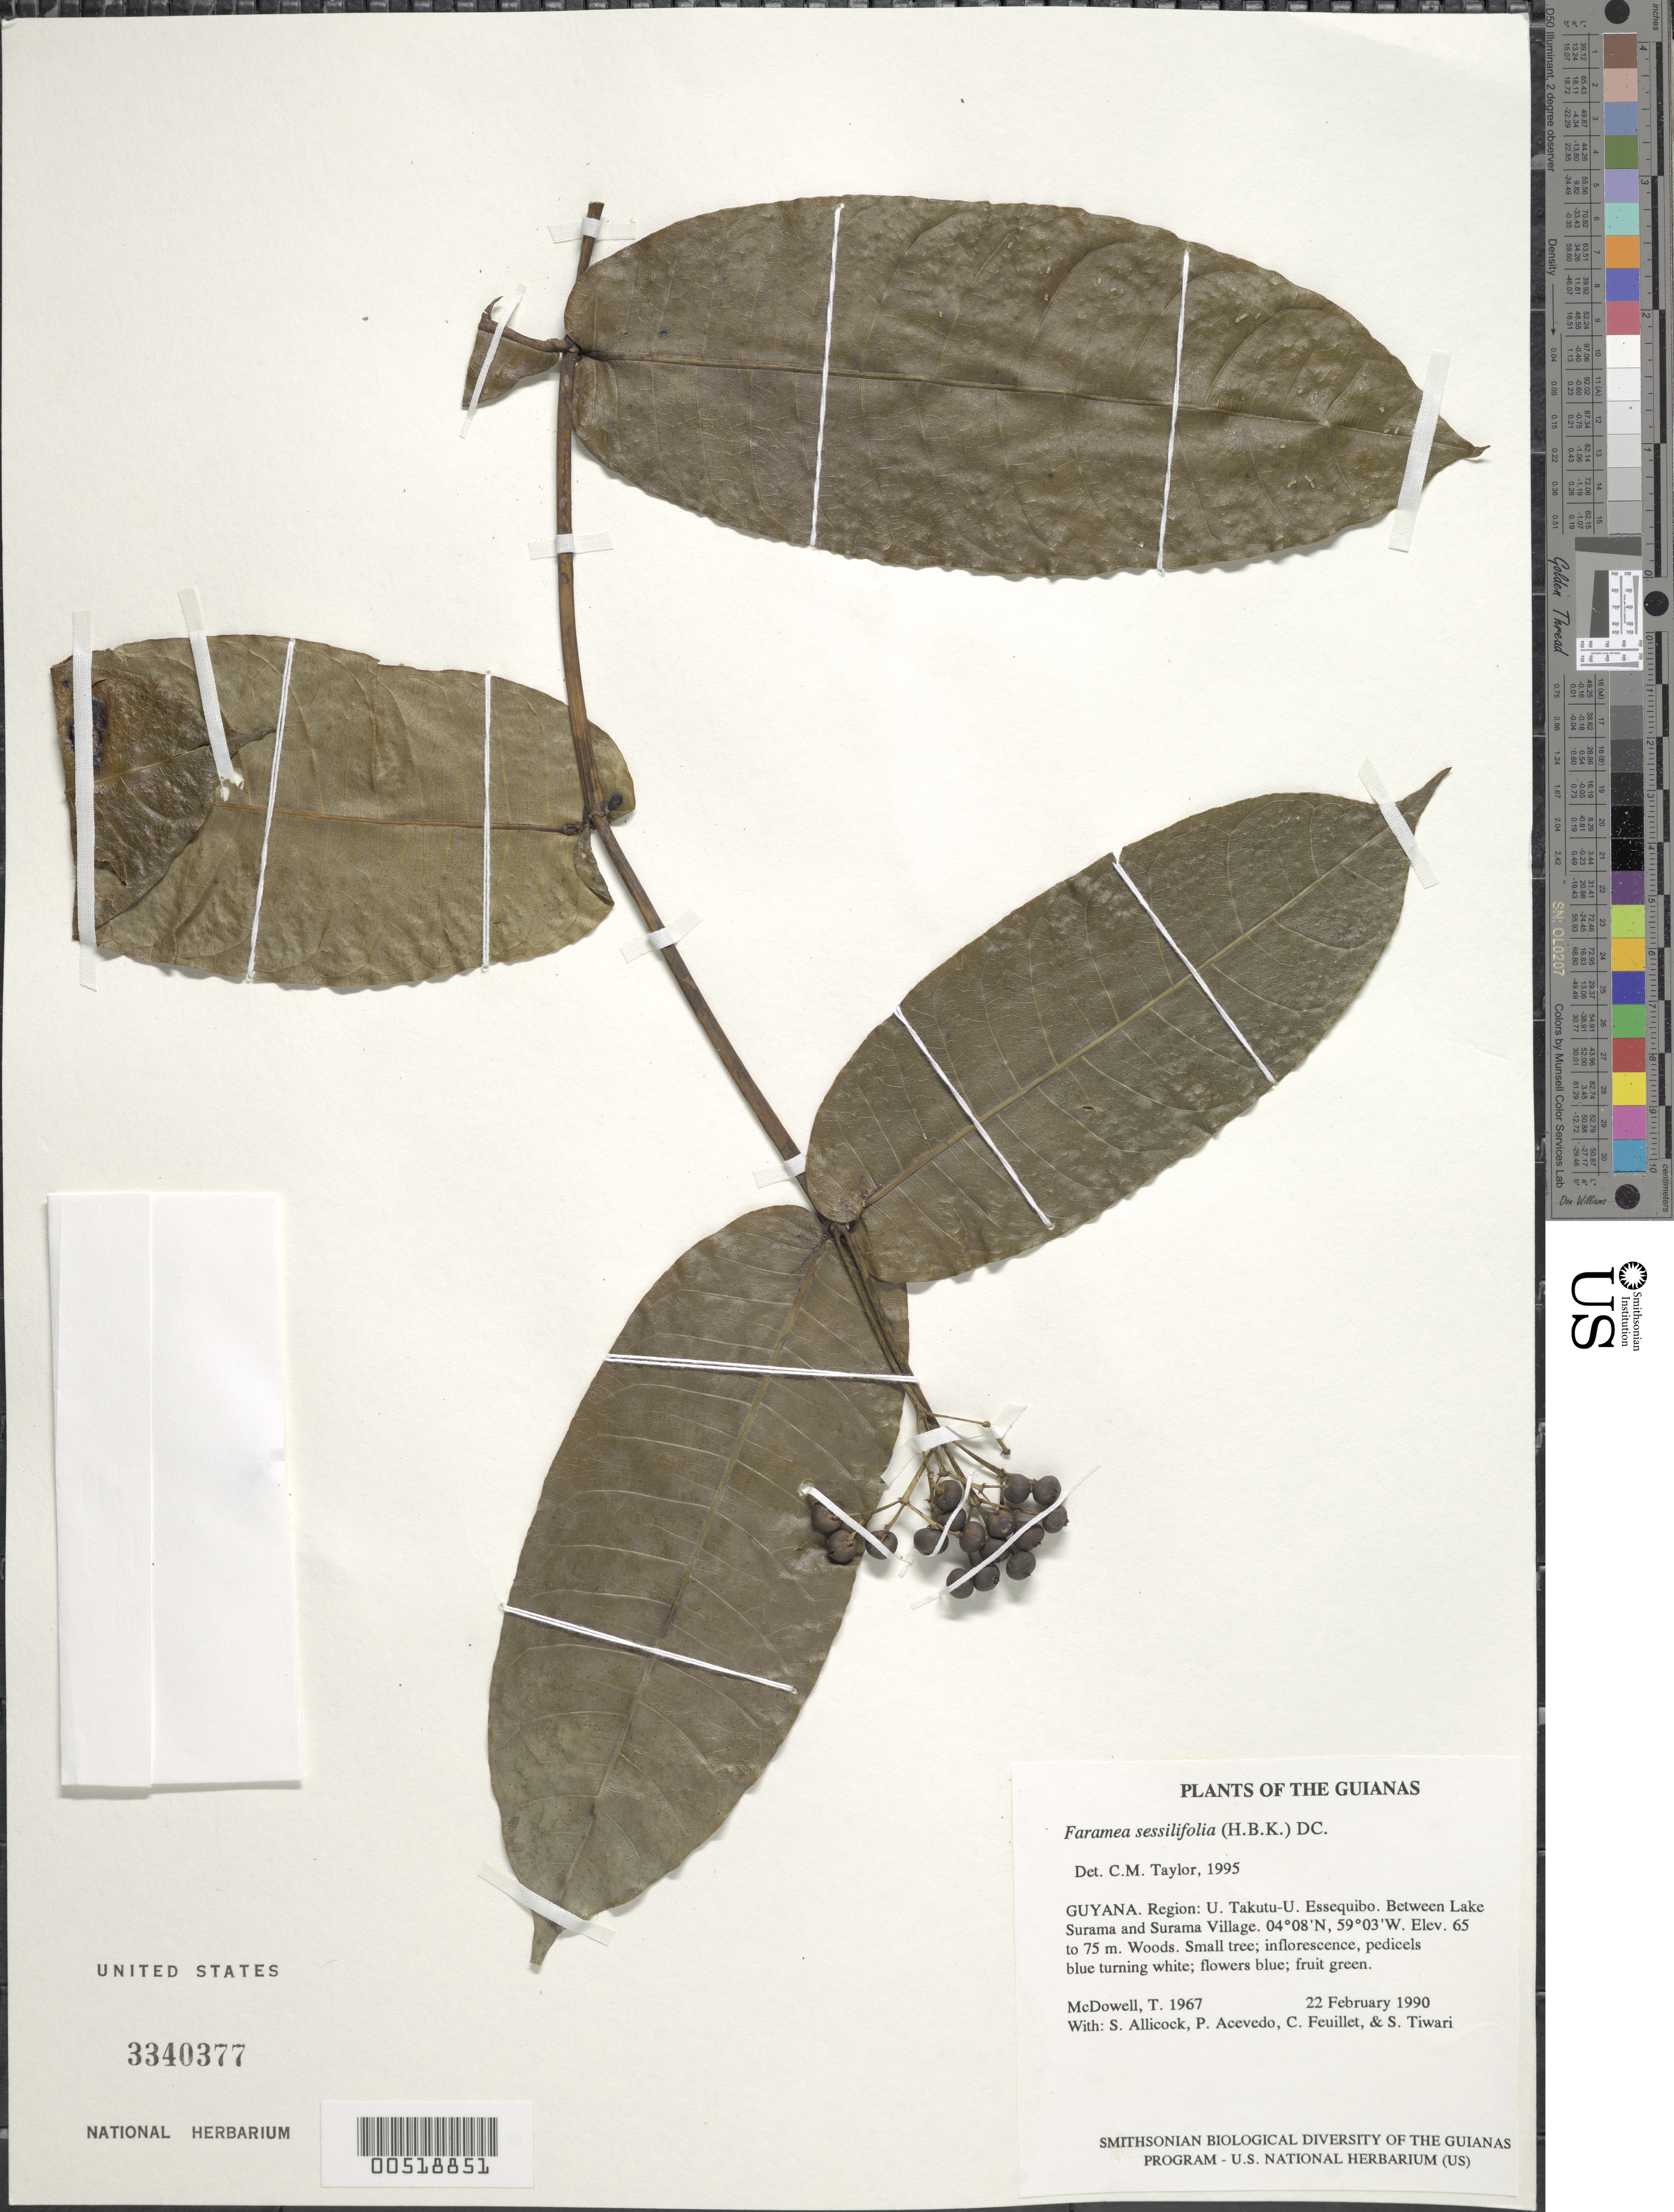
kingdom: Plantae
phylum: Tracheophyta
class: Magnoliopsida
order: Gentianales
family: Rubiaceae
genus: Faramea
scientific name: Faramea sessilifolia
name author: (Kunth) DC.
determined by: Taylor, Charlotte M.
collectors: T. McDowell, S. Allicock, P. Acevedo-Rodr., C. Feuillet & S. Tiwari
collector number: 1967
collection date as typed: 22 February 1990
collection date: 1990-02-22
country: Guyana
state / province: U. Takutu-U. Essequibo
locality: Between Lake Surama and Surama Village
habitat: Woods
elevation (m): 65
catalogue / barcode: US 3340377